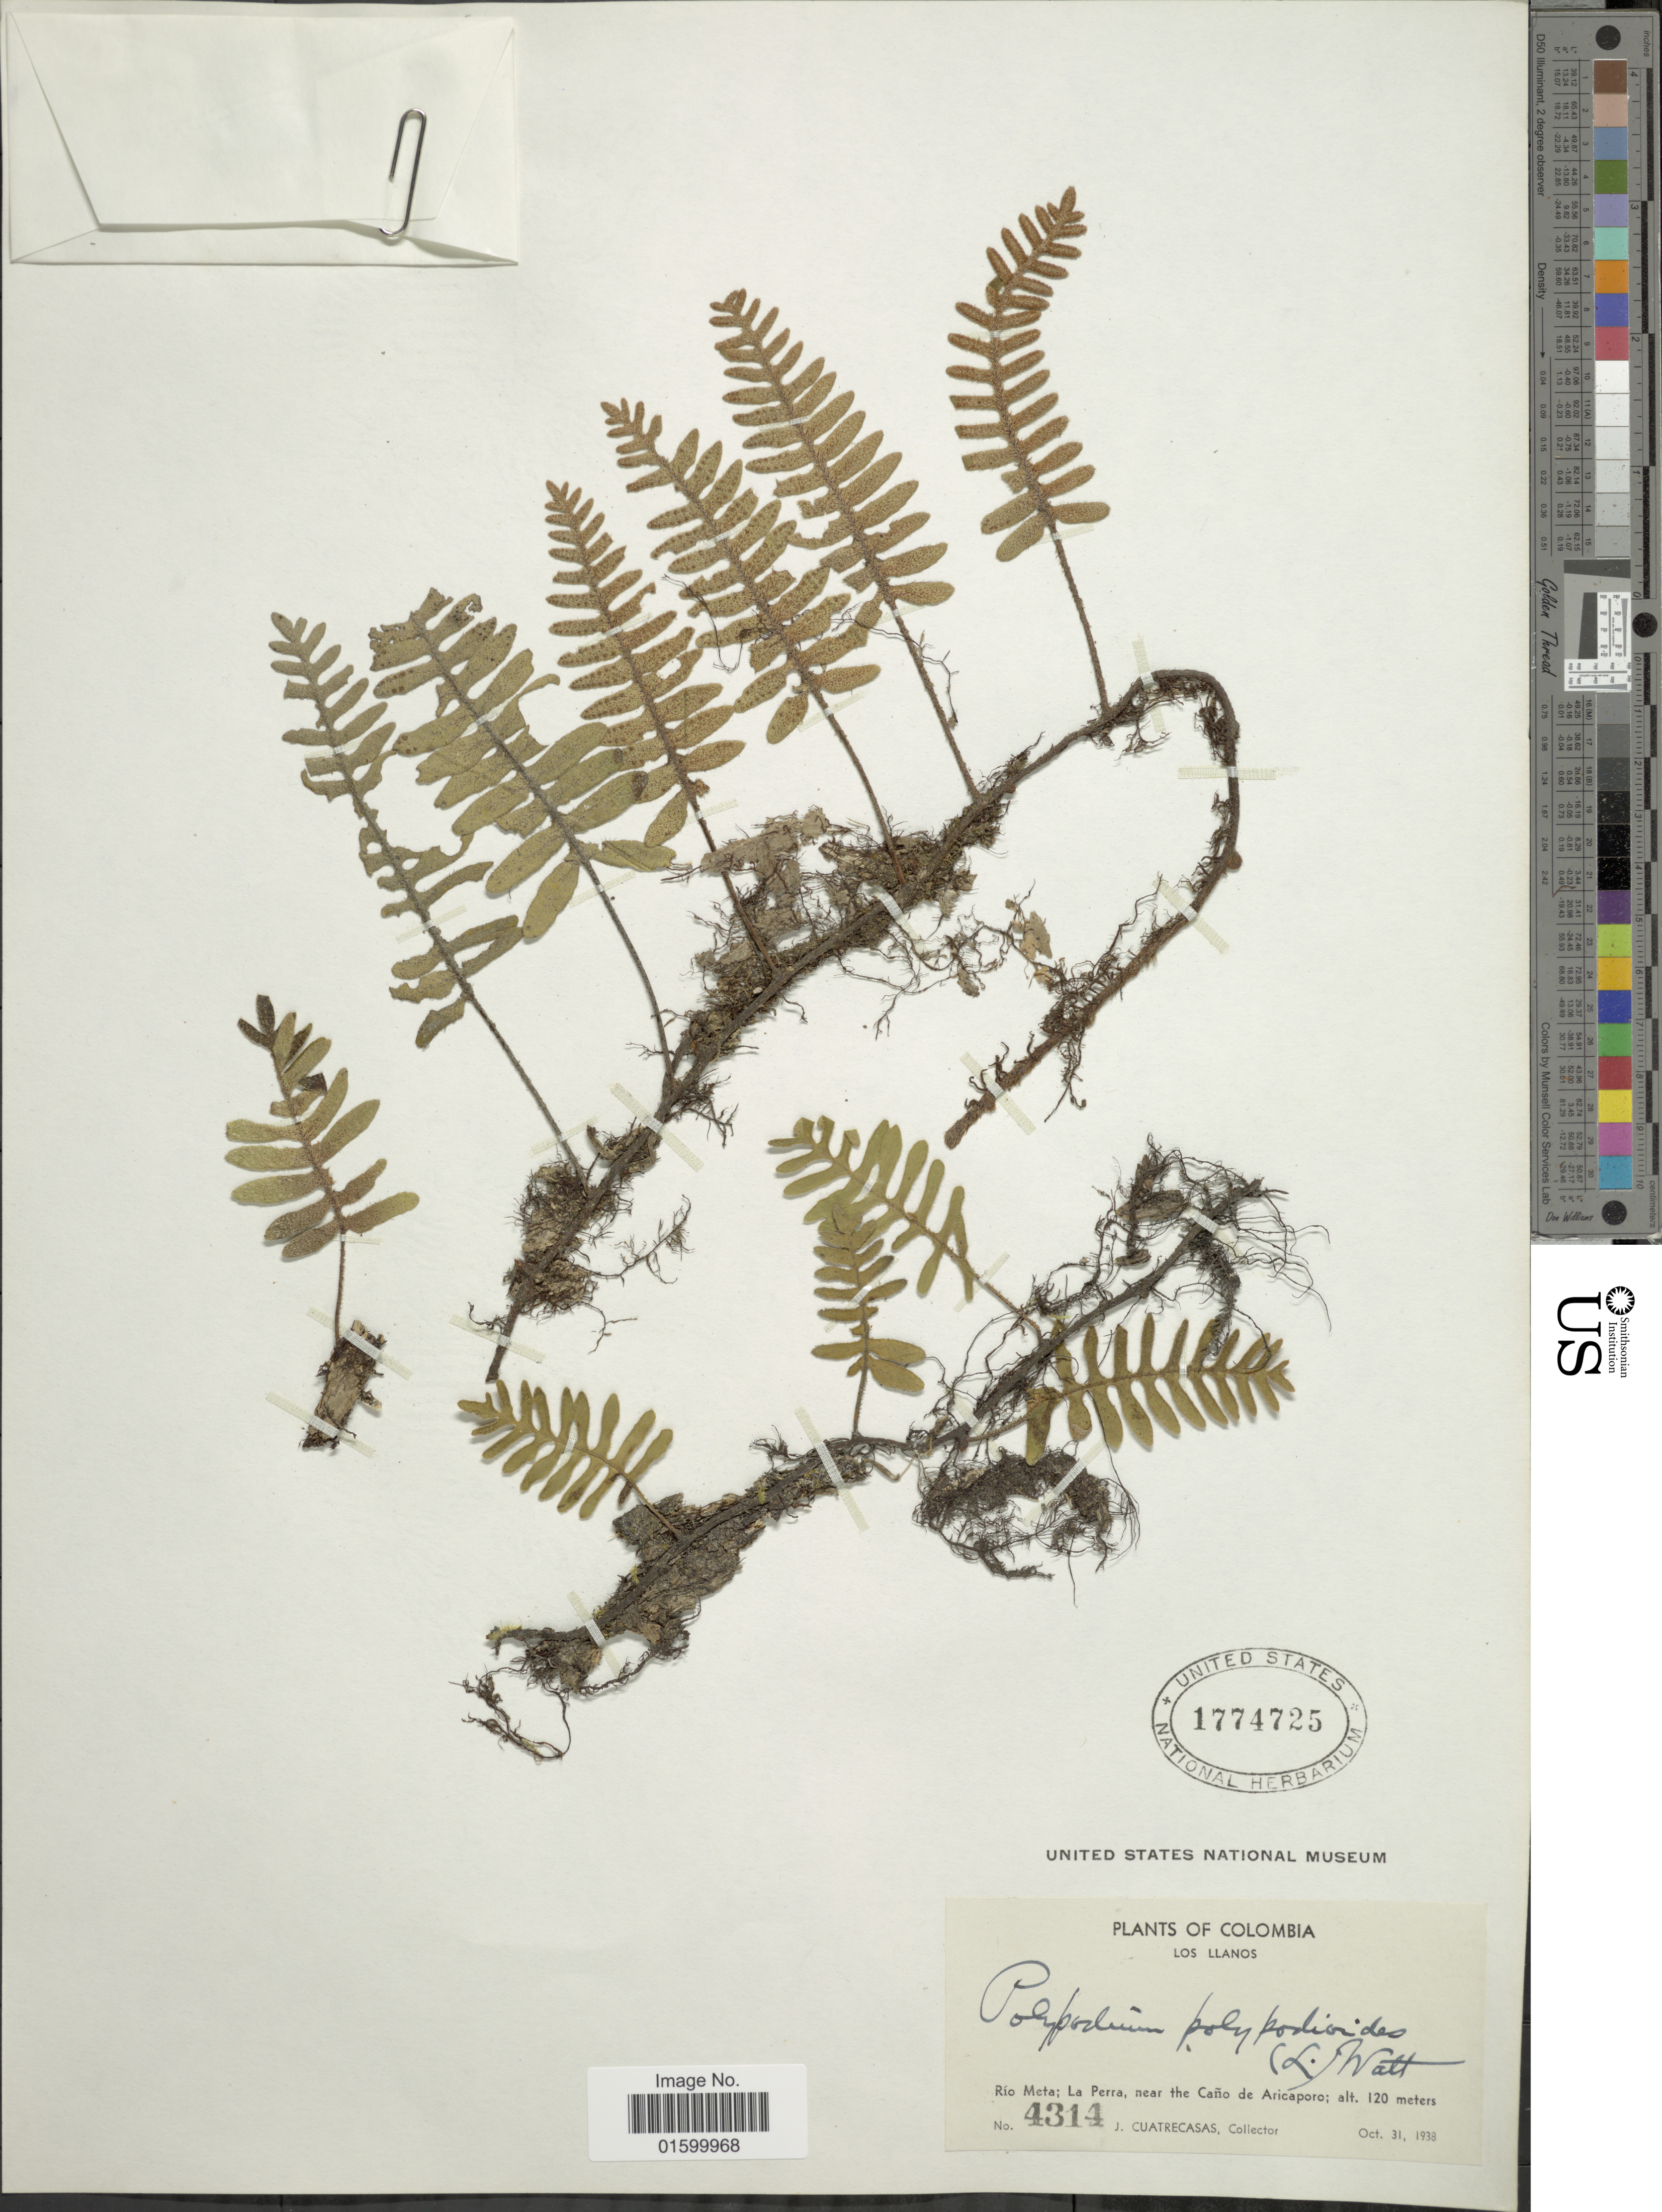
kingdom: Plantae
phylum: Tracheophyta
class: Polypodiopsida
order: Polypodiales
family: Polypodiaceae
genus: Pleopeltis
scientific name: Pleopeltis polypodioides var. burchellii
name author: (Baker) A.R. Sm.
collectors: J. Cuatrecasas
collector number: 4314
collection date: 1938-10-31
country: Colombia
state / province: Meta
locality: Los Llanos, Rio Meta, La Perra, near the Cano de Aricaporo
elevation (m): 120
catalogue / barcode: US 1774725